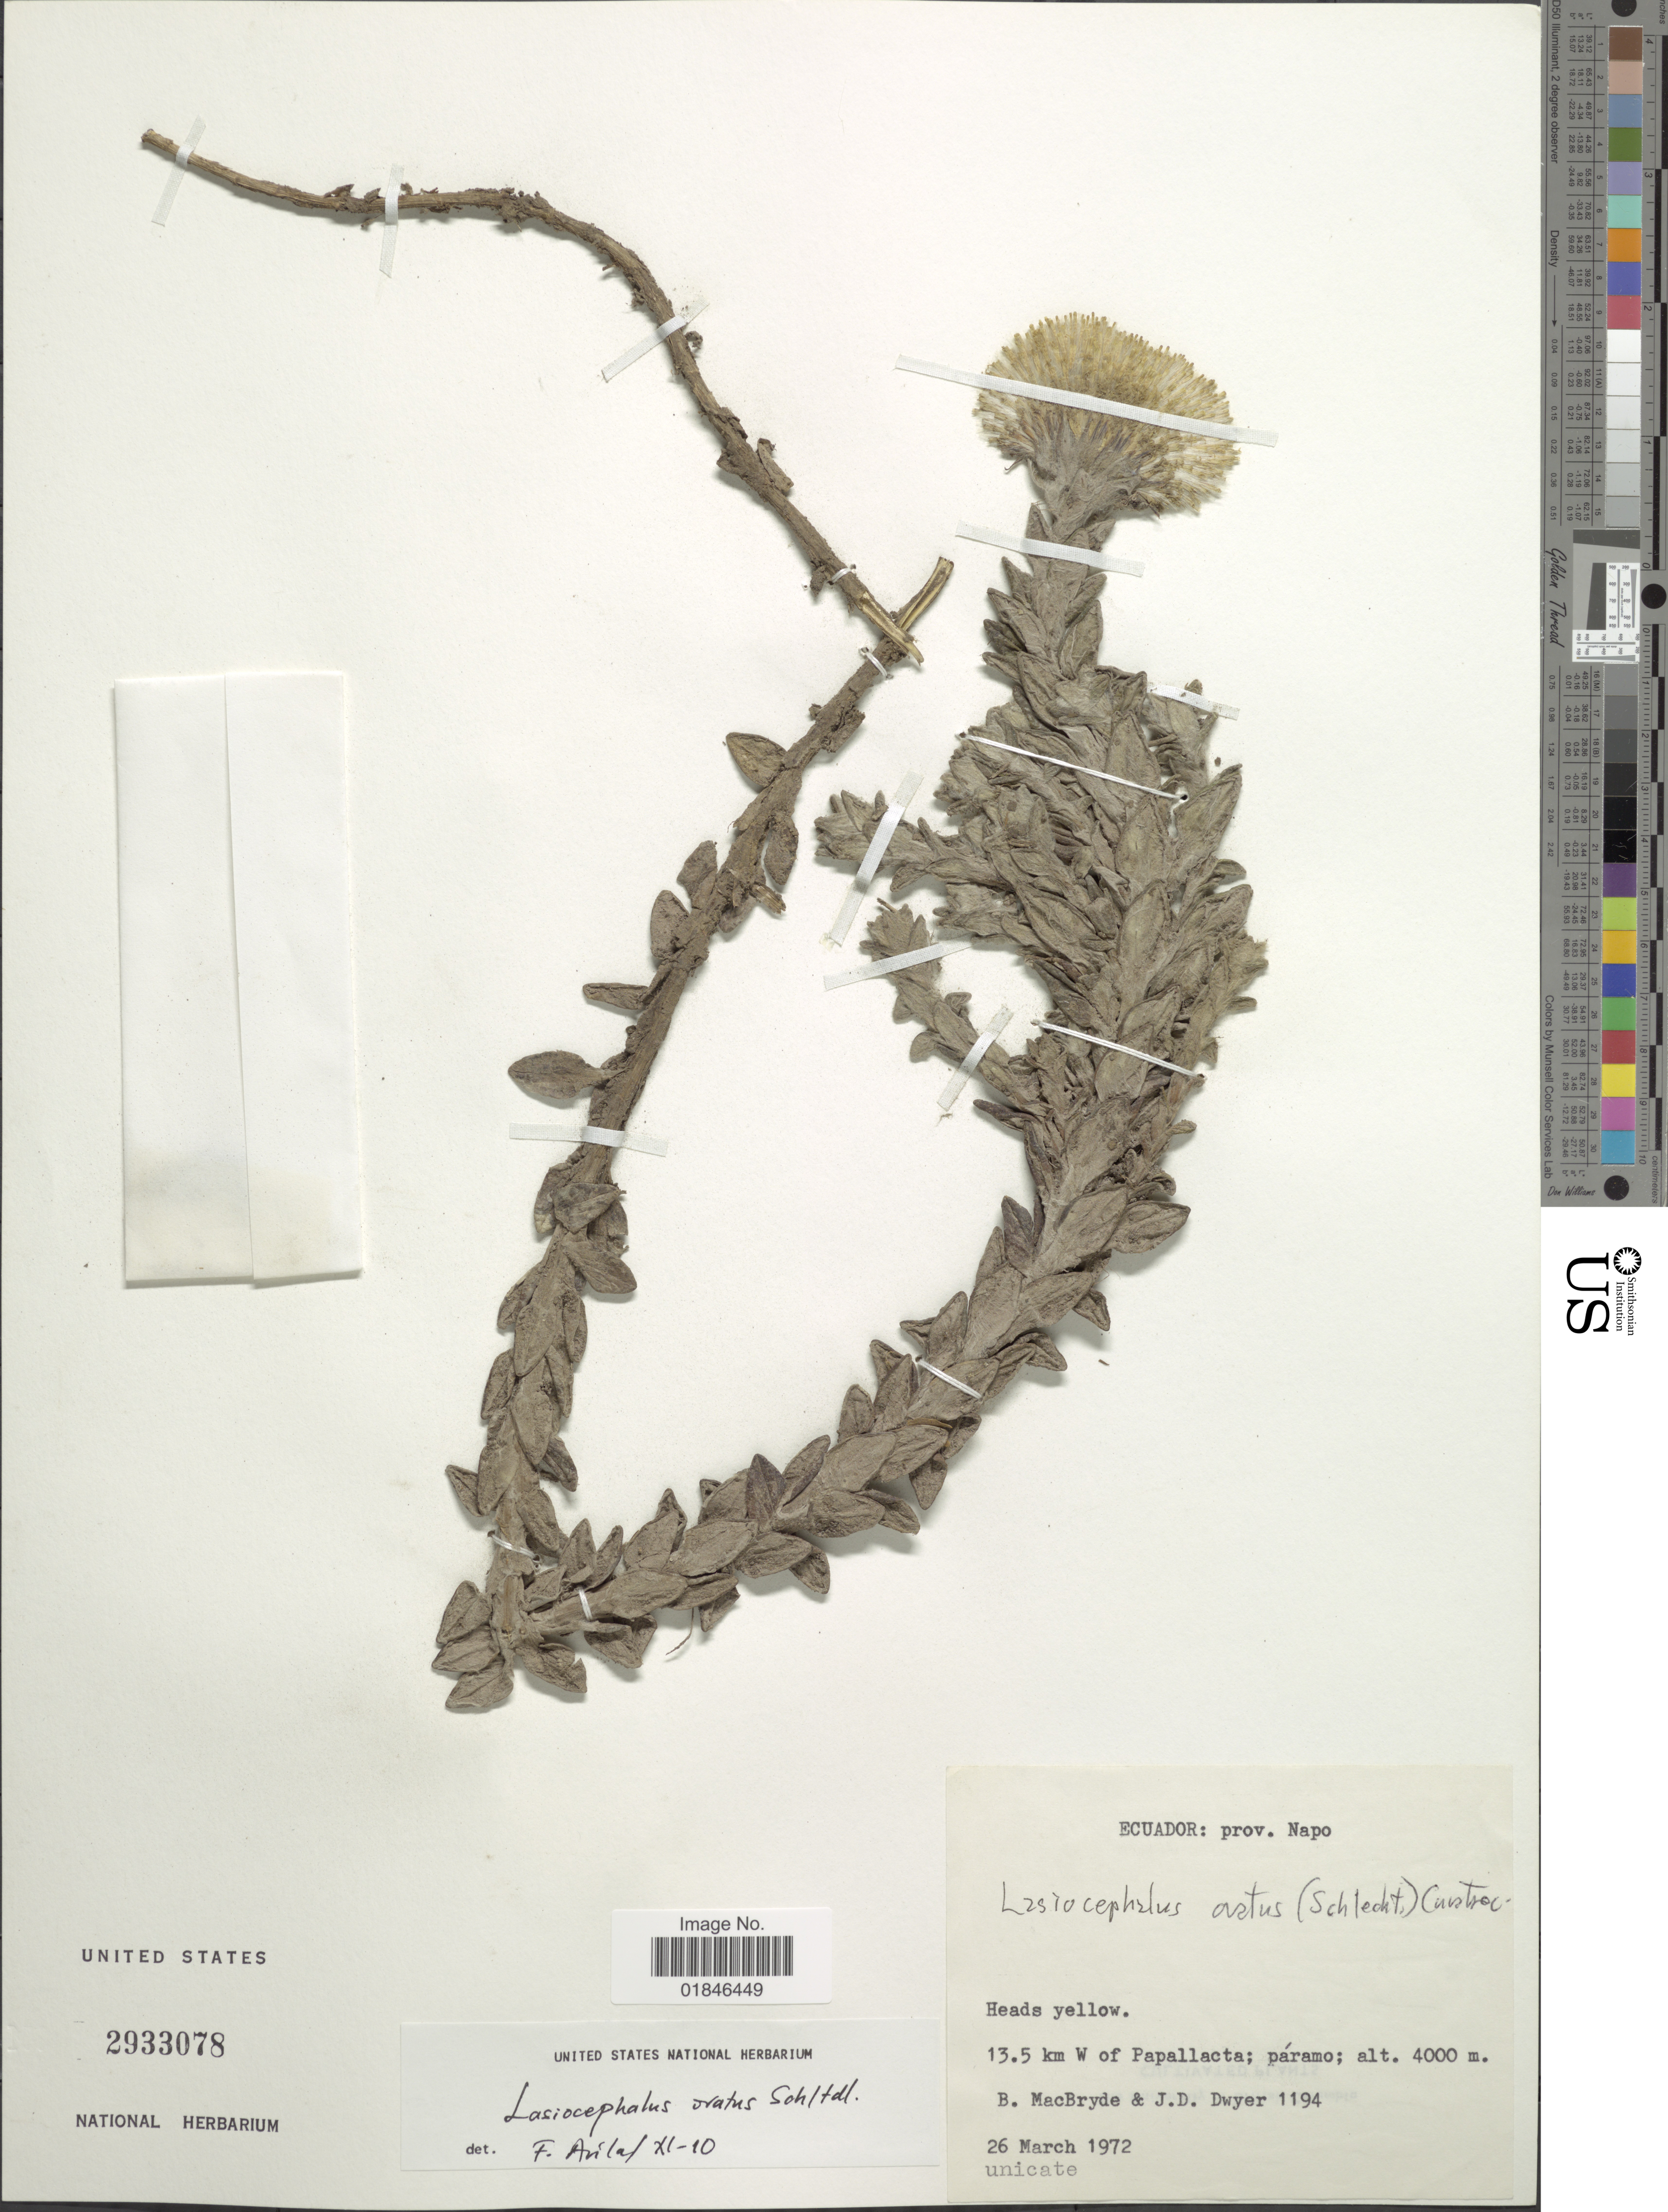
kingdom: Plantae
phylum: Tracheophyta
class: Magnoliopsida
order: Asterales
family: Asteraceae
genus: Senecio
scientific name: Senecio superandinus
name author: Cuatrec.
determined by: Salomon, Luciana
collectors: B. MacBryde & J. D. Dwyer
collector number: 1194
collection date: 1972-03-26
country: Ecuador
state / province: Napo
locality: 13.5 km W of Papallacta ; paramo.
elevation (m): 4000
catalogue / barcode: US 2933078